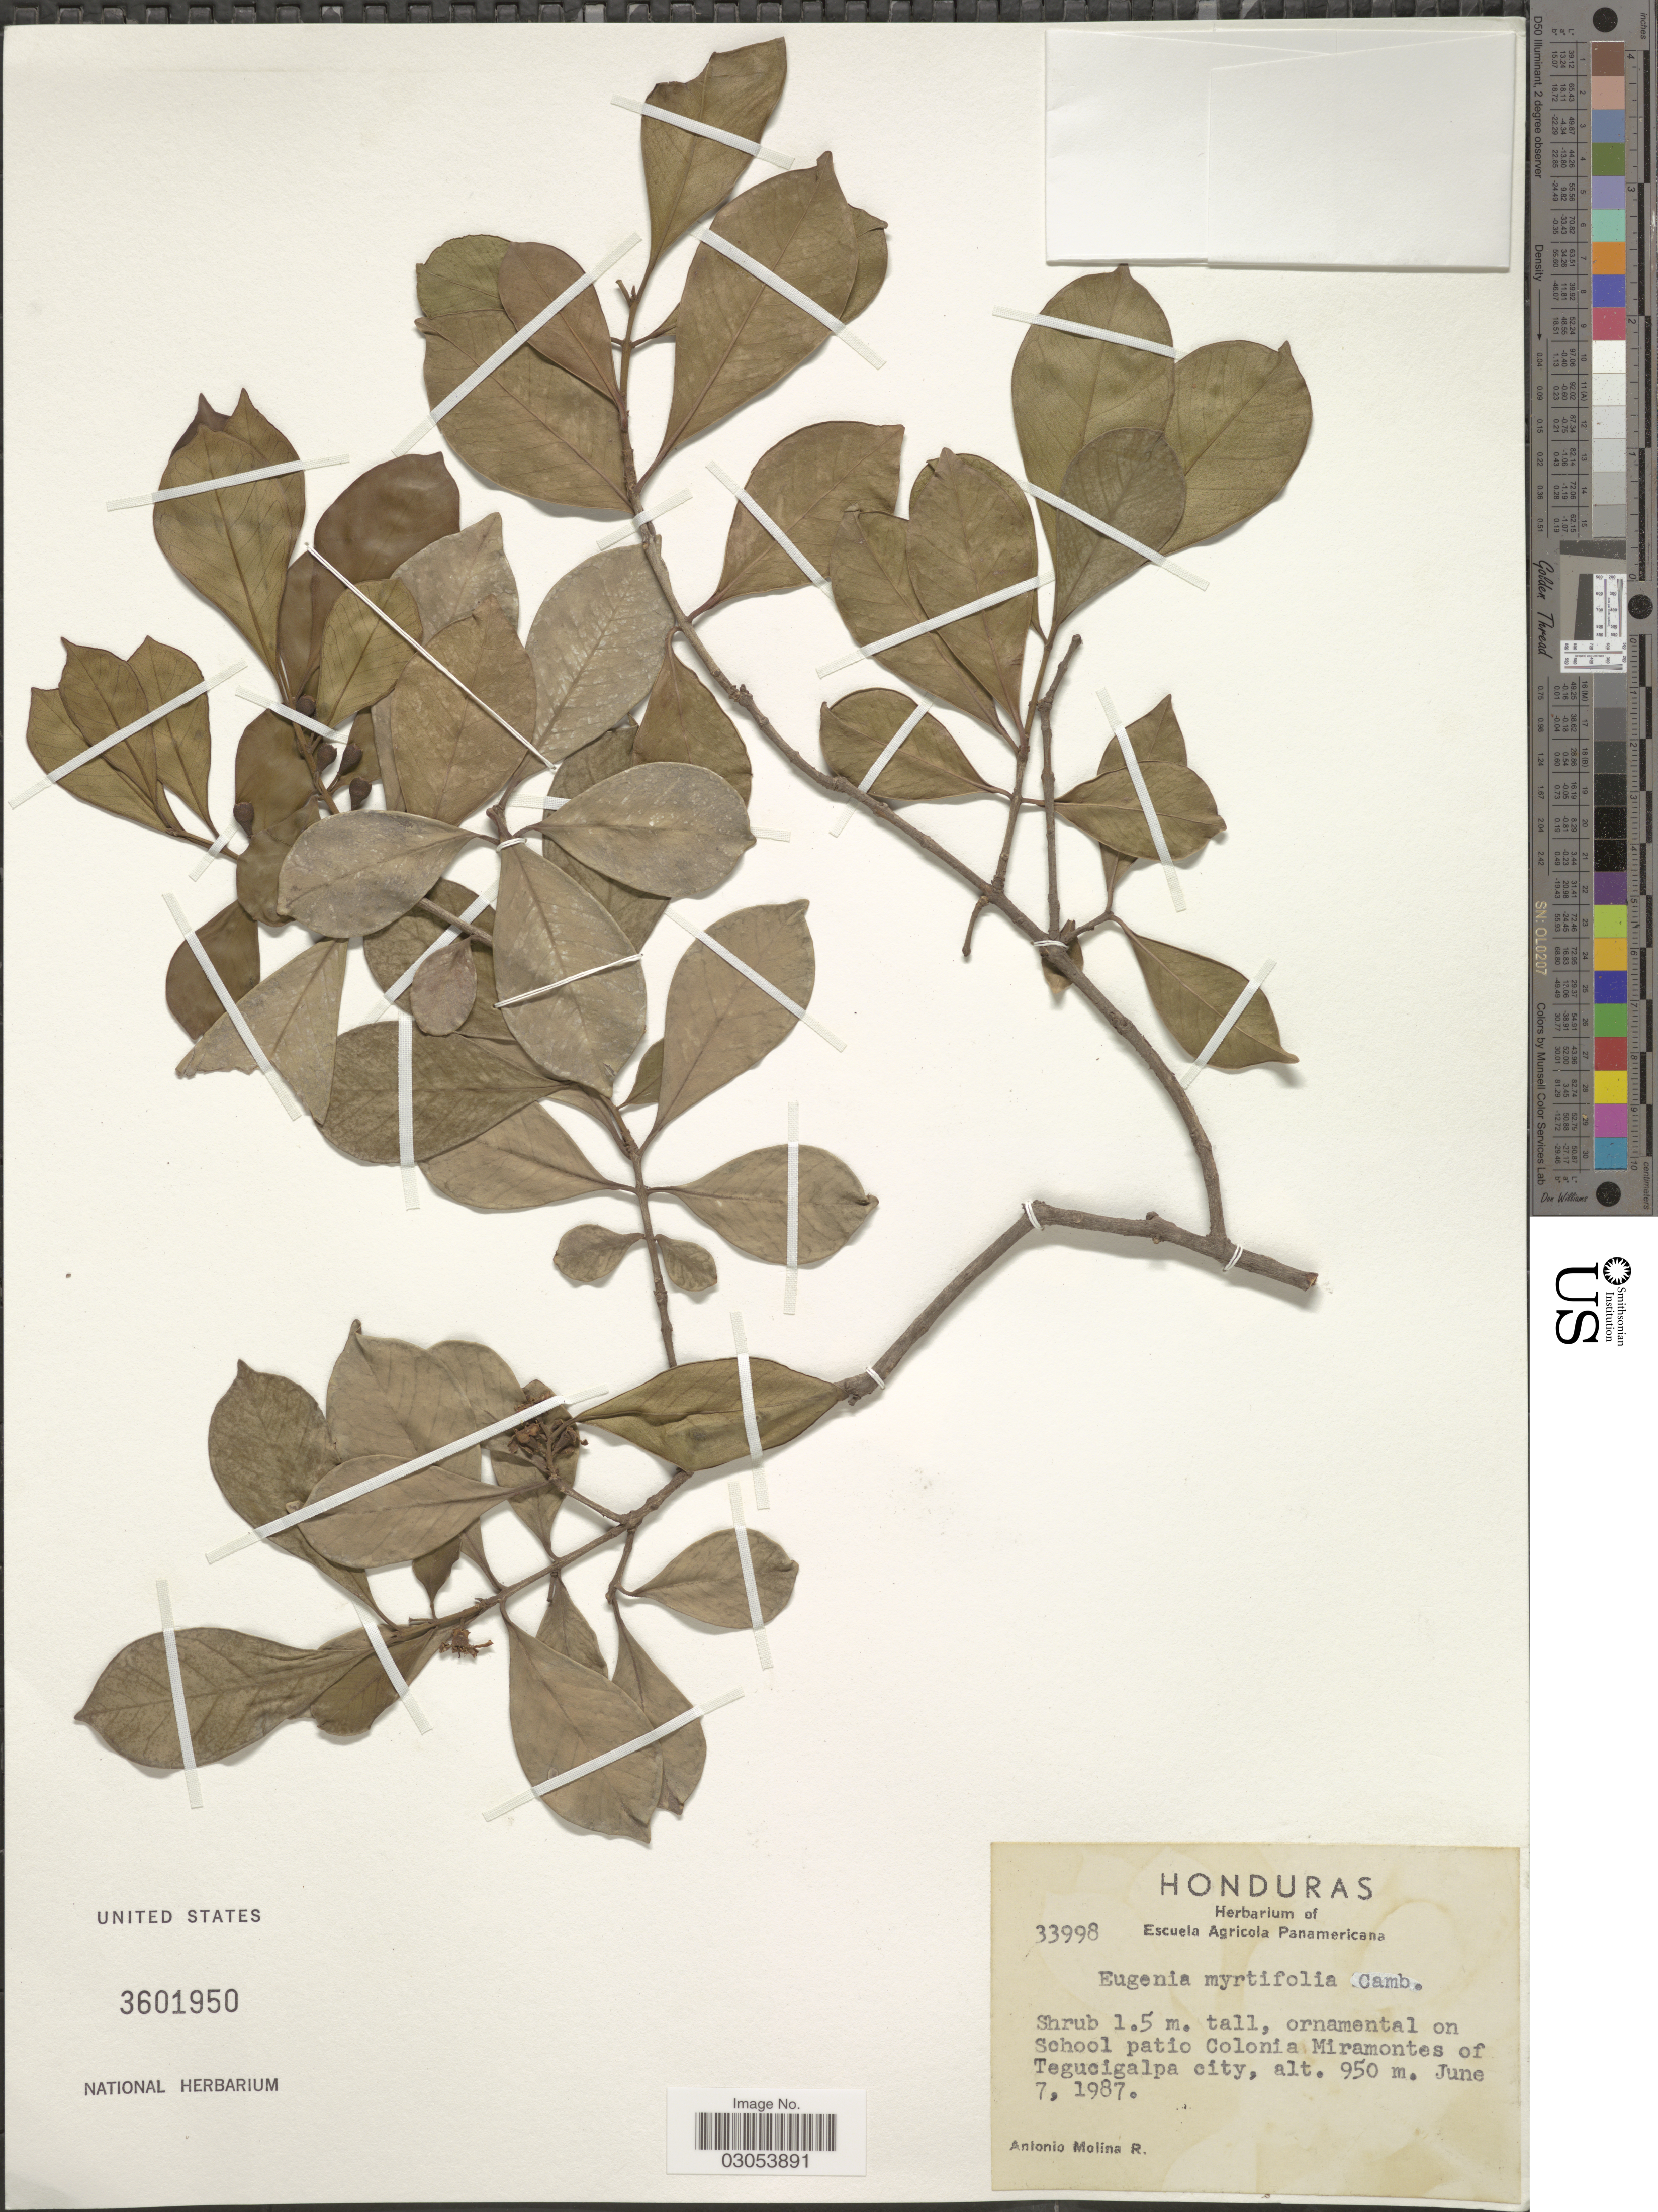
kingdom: Plantae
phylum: Tracheophyta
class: Magnoliopsida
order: Myrtales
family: Myrtaceae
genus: Eugenia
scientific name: Eugenia myrtifolia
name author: Cambess.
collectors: A. Molina R.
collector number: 33998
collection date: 1987-06-07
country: Honduras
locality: Ornamental on School patio Colonia Miramontes of Tegucigalpa city.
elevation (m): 950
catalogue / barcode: US 3601950